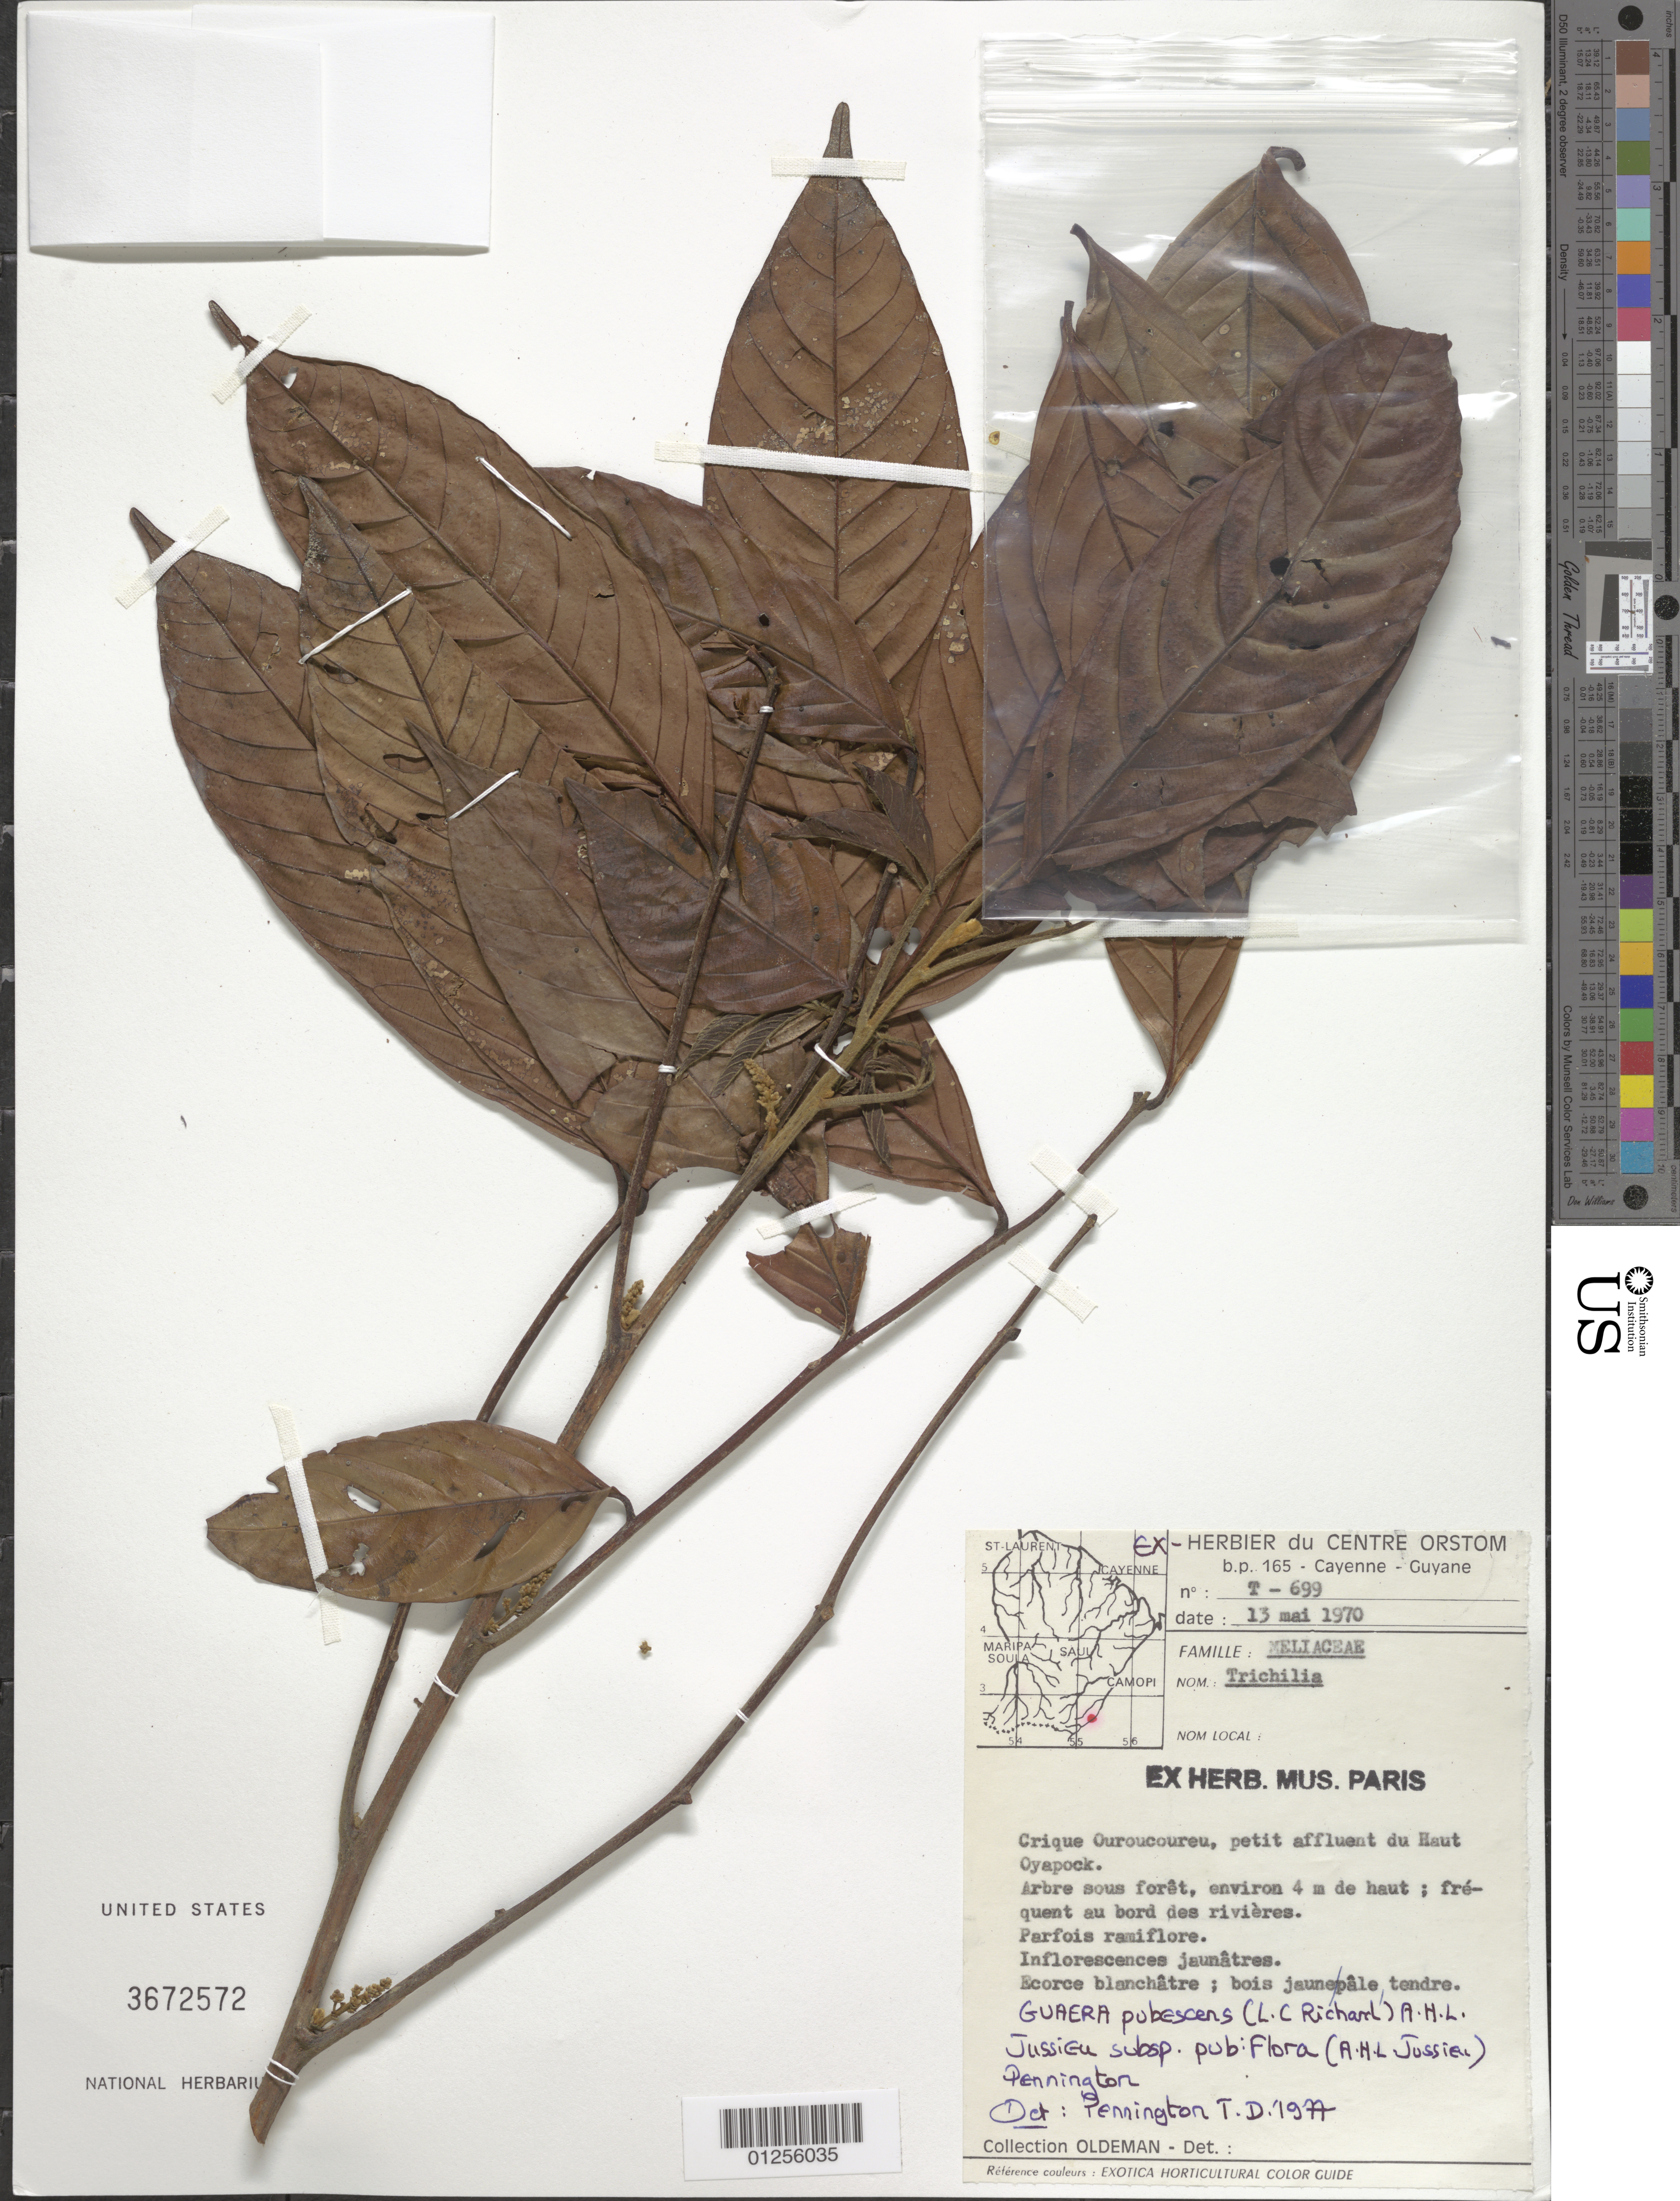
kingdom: Plantae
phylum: Tracheophyta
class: Magnoliopsida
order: Sapindales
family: Meliaceae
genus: Guarea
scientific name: Guarea pubescens subsp. pubiflora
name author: (J. Juss.) T.D. Penn.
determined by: Pennington, T. D., (K)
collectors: R. Oldeman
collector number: T-699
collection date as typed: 13 May 1970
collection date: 1970-05-13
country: French Guiana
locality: River Oyapock, 1 km after the mouth of the creek Ouroucoureu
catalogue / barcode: US 3672572